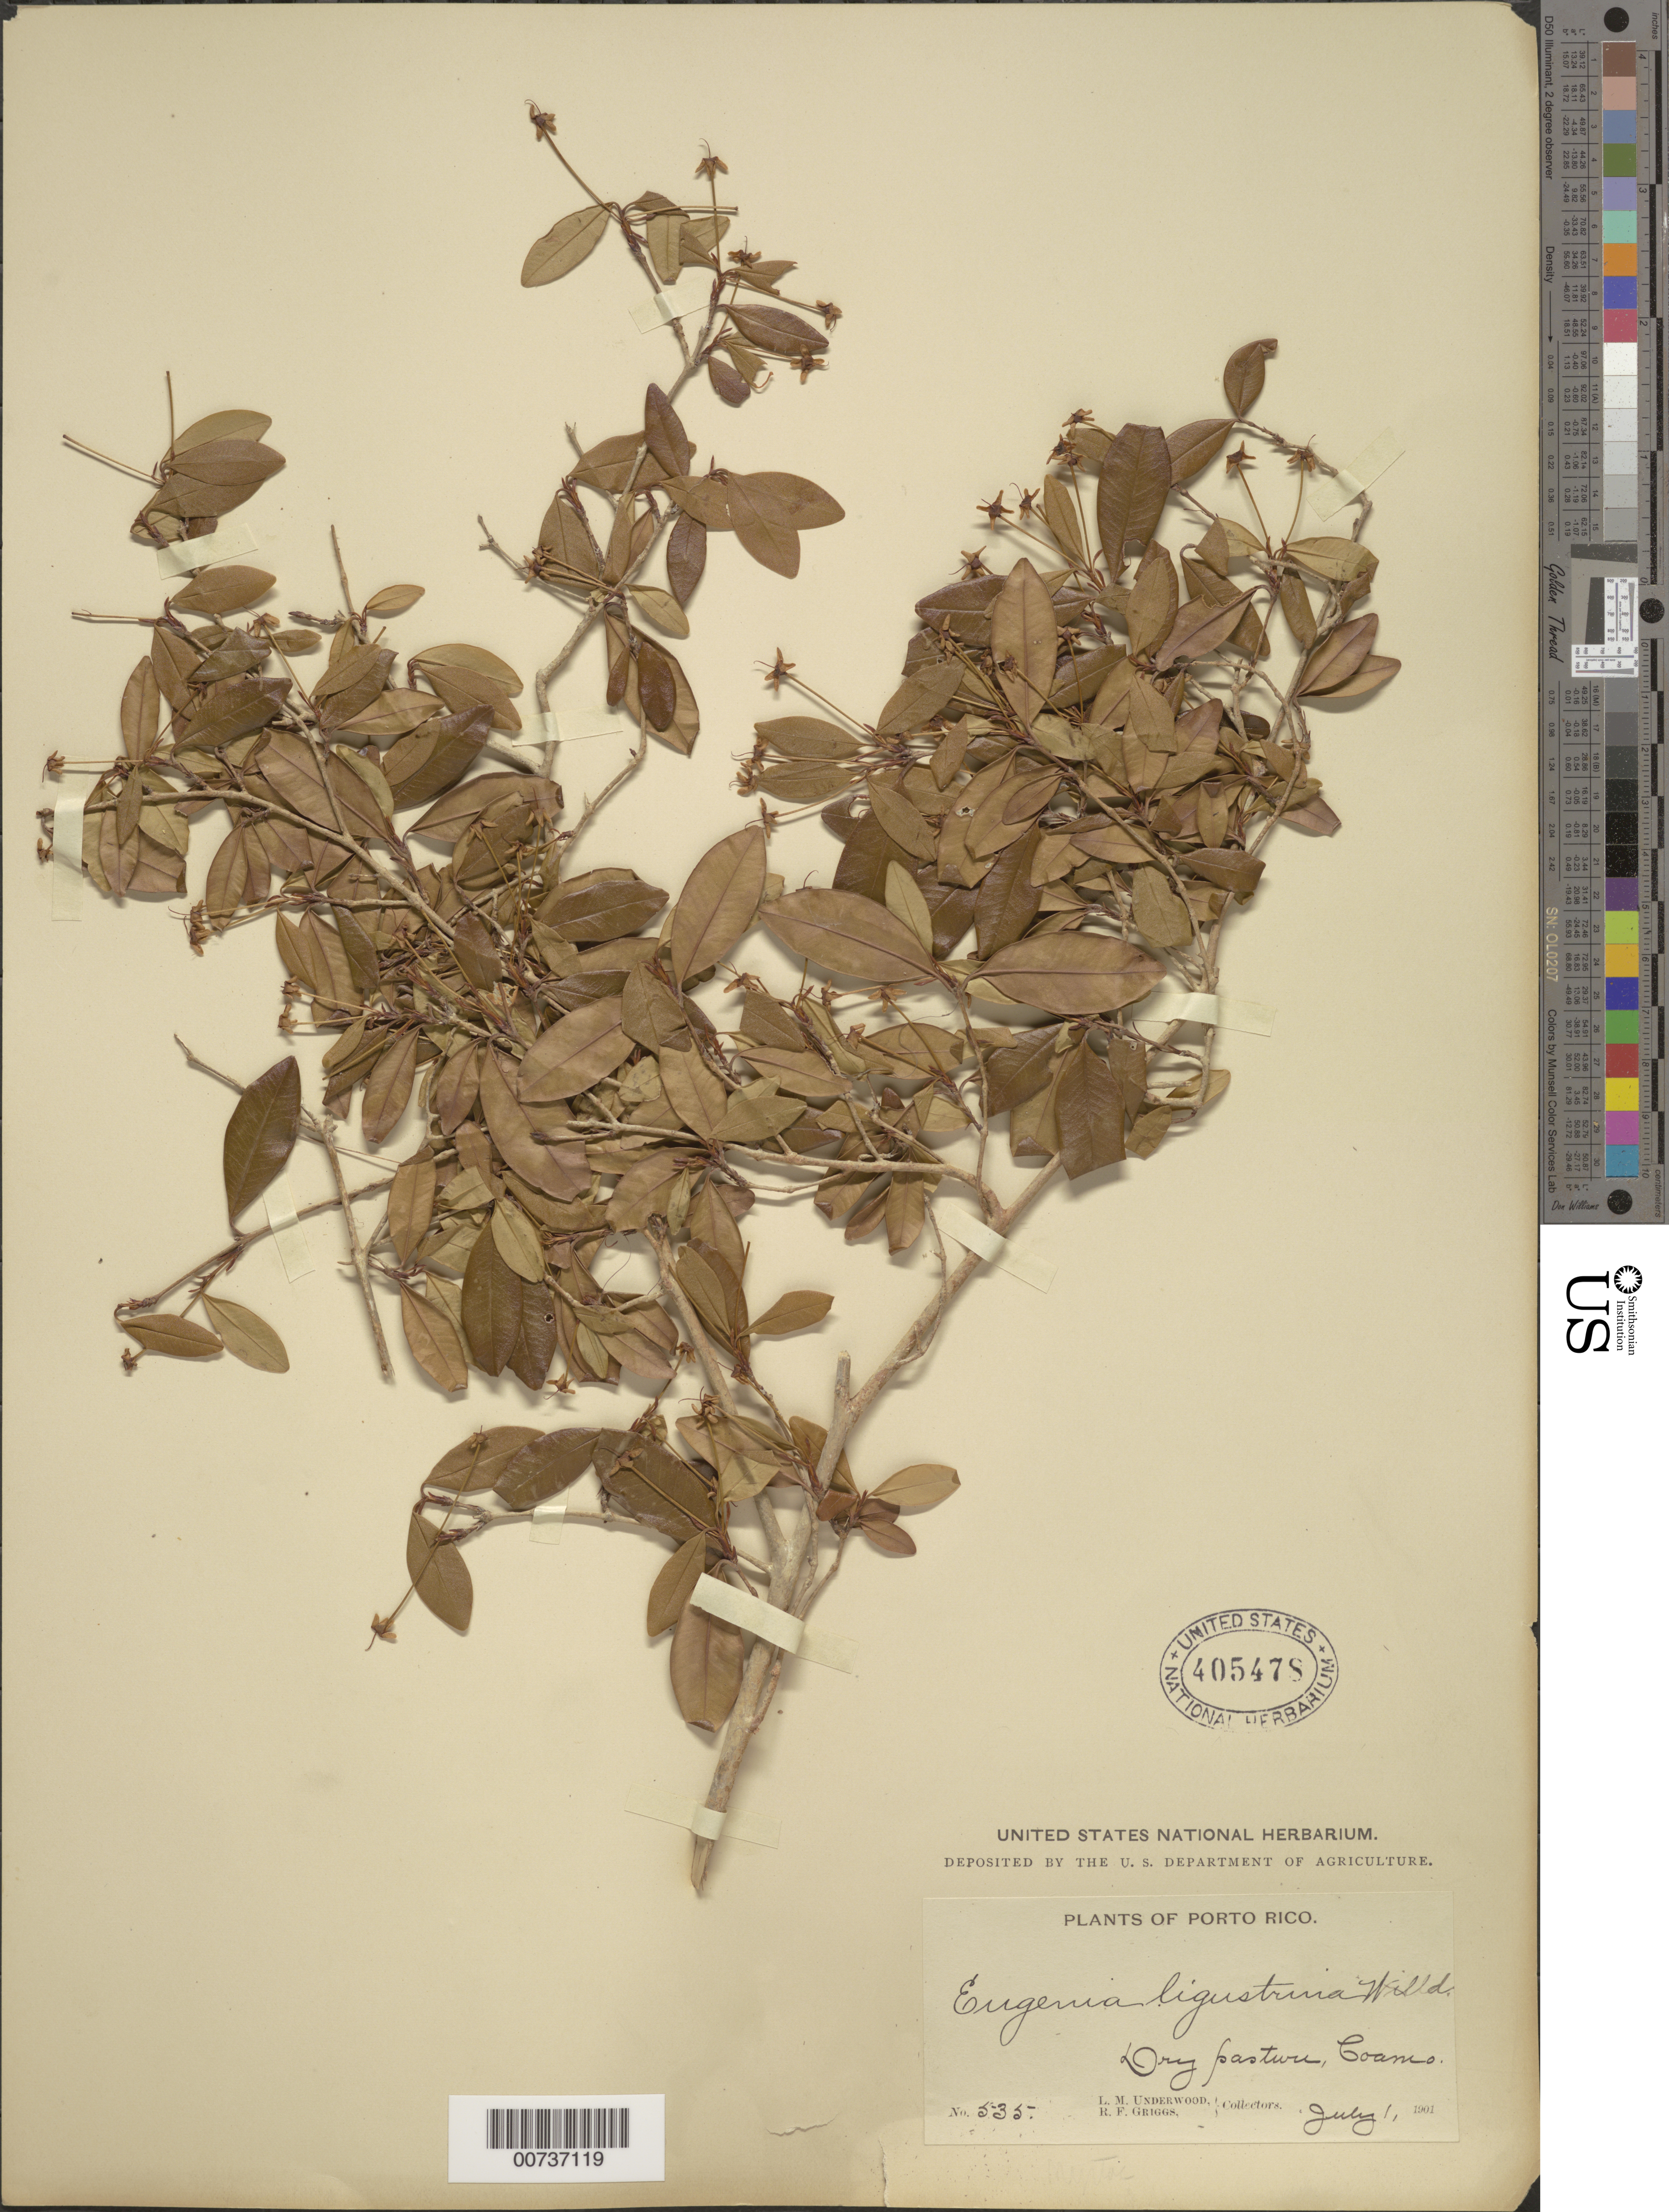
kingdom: Plantae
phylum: Tracheophyta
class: Magnoliopsida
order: Myrtales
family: Myrtaceae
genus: Eugenia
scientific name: Eugenia ligustrina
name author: (Sw.) Willd.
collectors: L. M. Underwood & R. F. Griggs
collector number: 535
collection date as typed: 01 Jul 1901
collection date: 1901-07-01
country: Puerto Rico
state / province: Coamo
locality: Coamo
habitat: Dry pasture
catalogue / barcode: US 405478